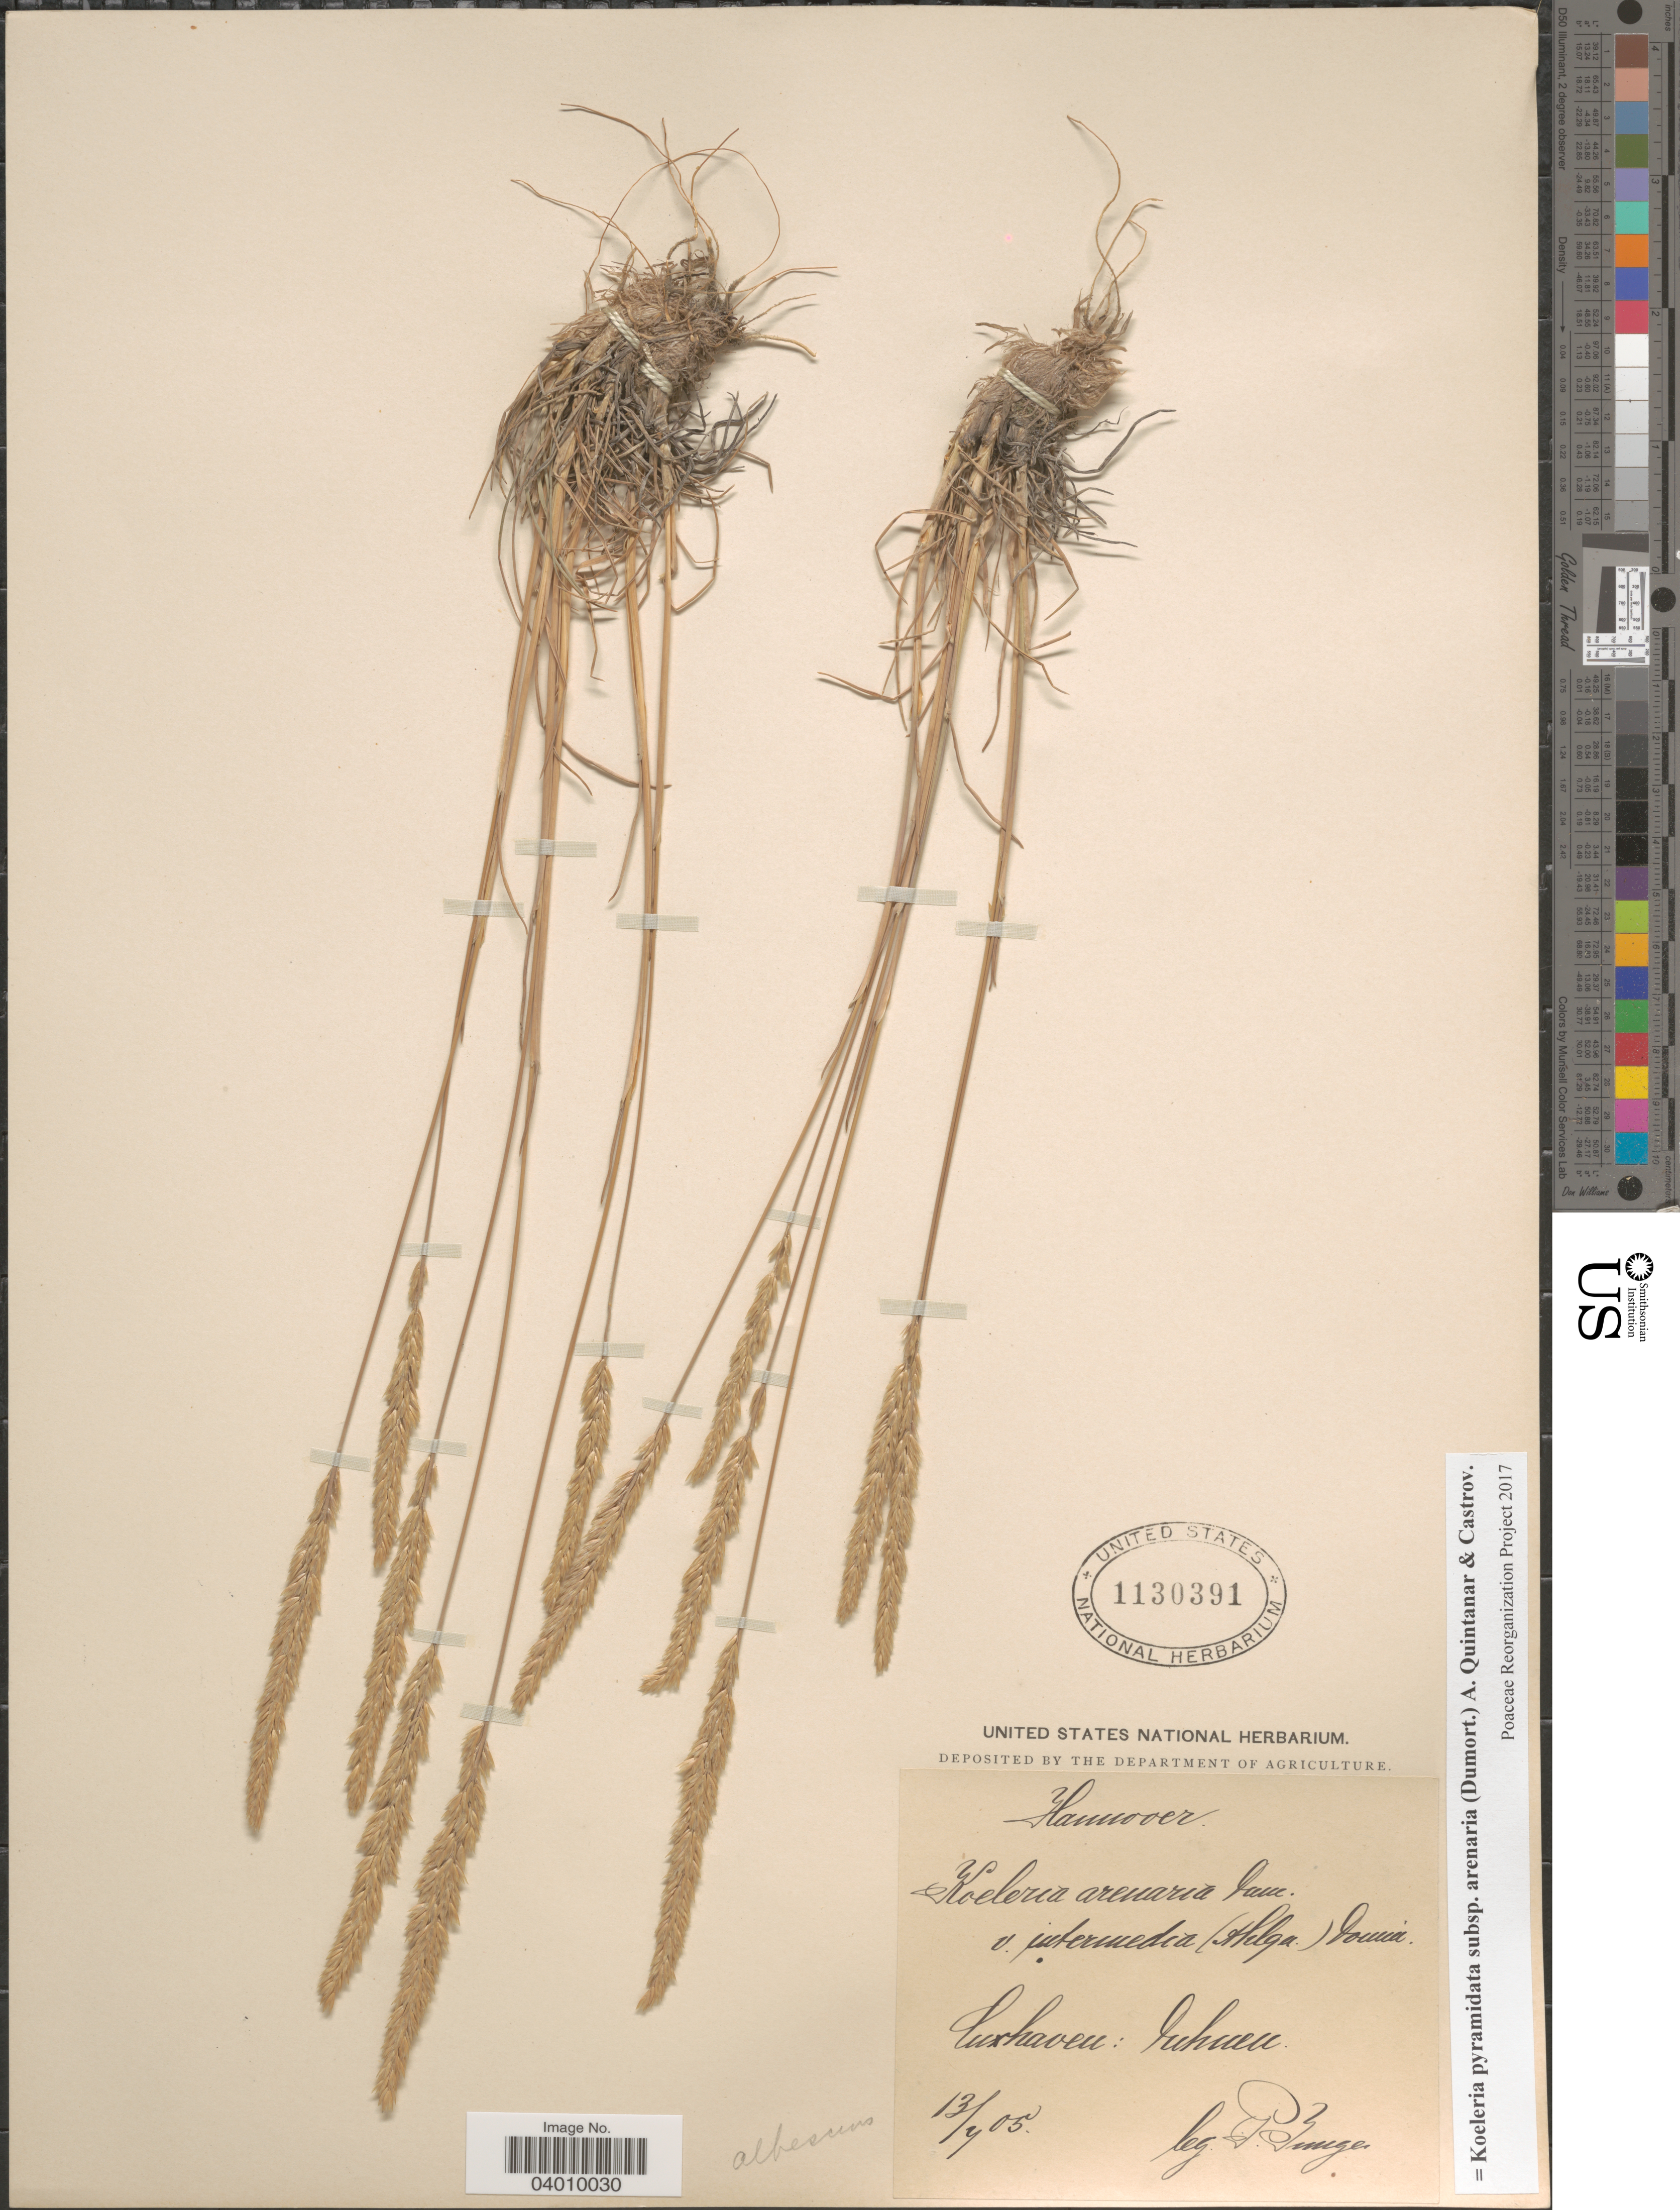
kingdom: Plantae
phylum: Tracheophyta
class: Liliopsida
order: Poales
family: Poaceae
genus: Koeleria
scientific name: Koeleria pyramidata subsp. arenaria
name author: (Dumort.) Castrov. & Quintanar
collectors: P. Junge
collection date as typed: Transcribed d/m/y: 13/7/5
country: Germany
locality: Hannover. Cuxhaven: Duhnen.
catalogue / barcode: US 1130391